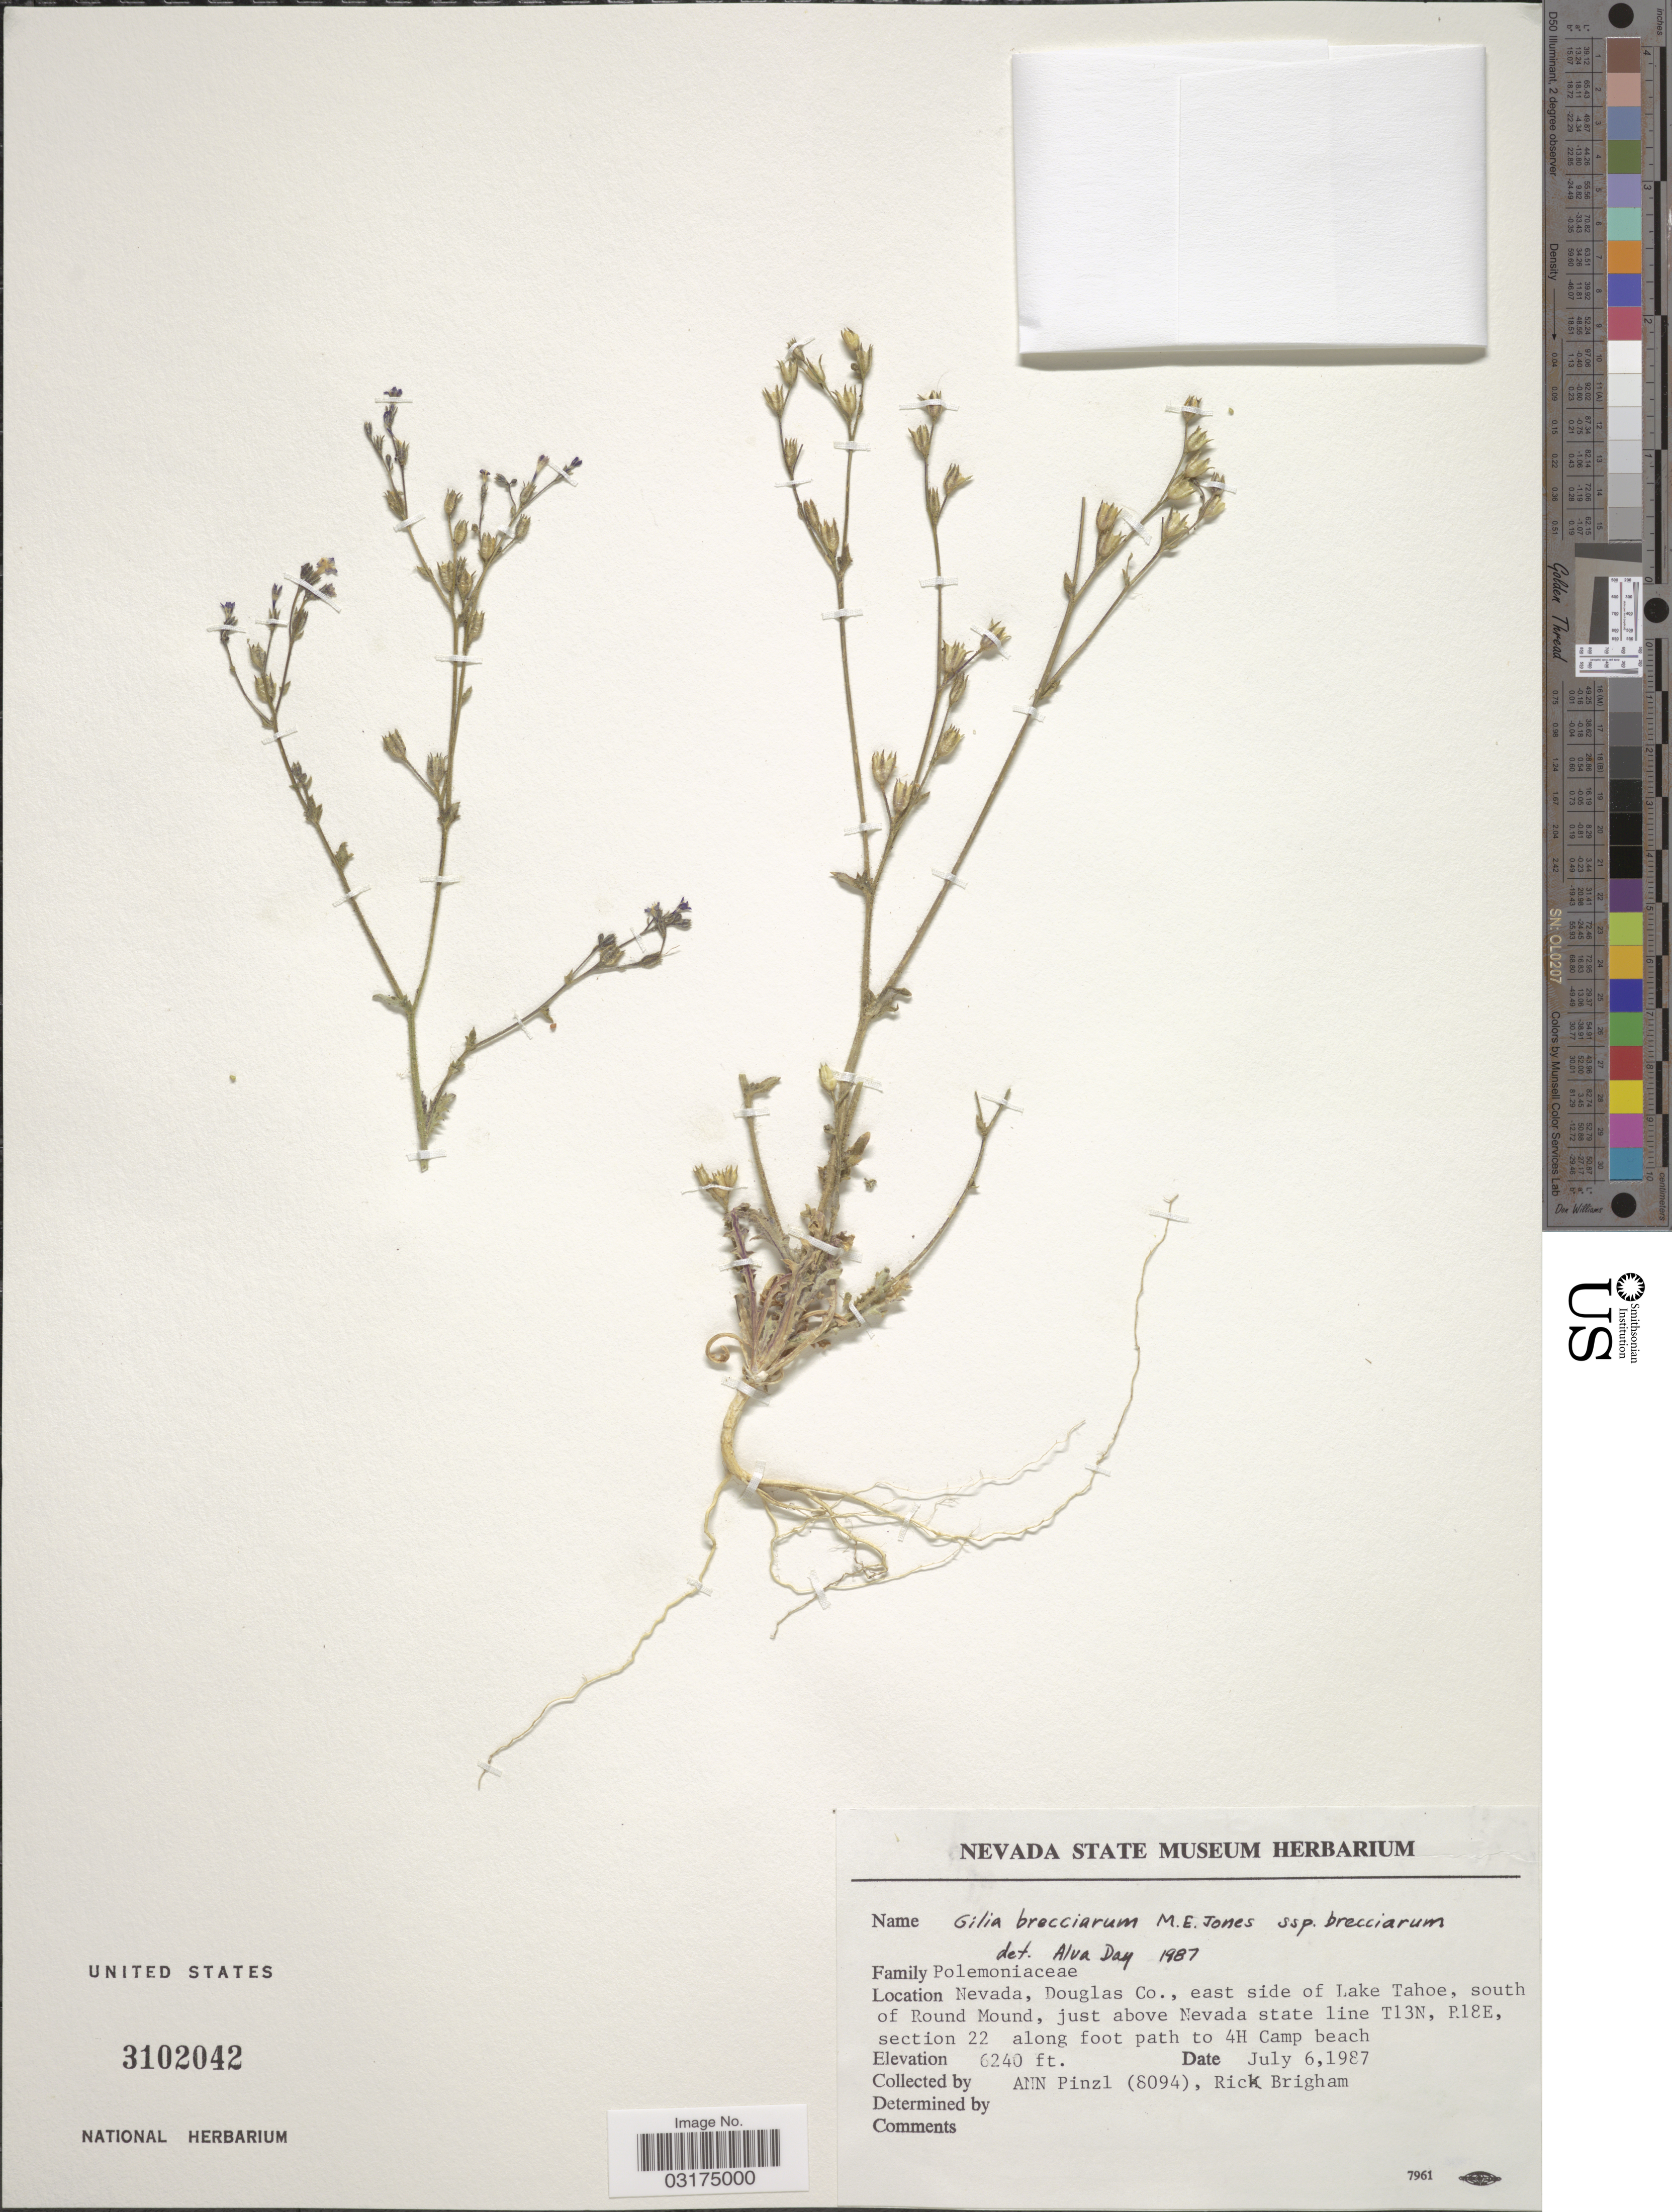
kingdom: Plantae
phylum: Tracheophyta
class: Magnoliopsida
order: Ericales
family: Polemoniaceae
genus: Gilia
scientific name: Gilia brecciarum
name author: M.E. Jones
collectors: A. Pinzl & R. Brigham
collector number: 8094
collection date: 1987-07-06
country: United States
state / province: Nevada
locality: Douglas Co., east side of Lake Tahoe, south of Round Mound, just above Nevada state line T13N, R18E, section 22 along foot path to 4H Camp beach.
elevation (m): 1902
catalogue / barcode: US 3102042